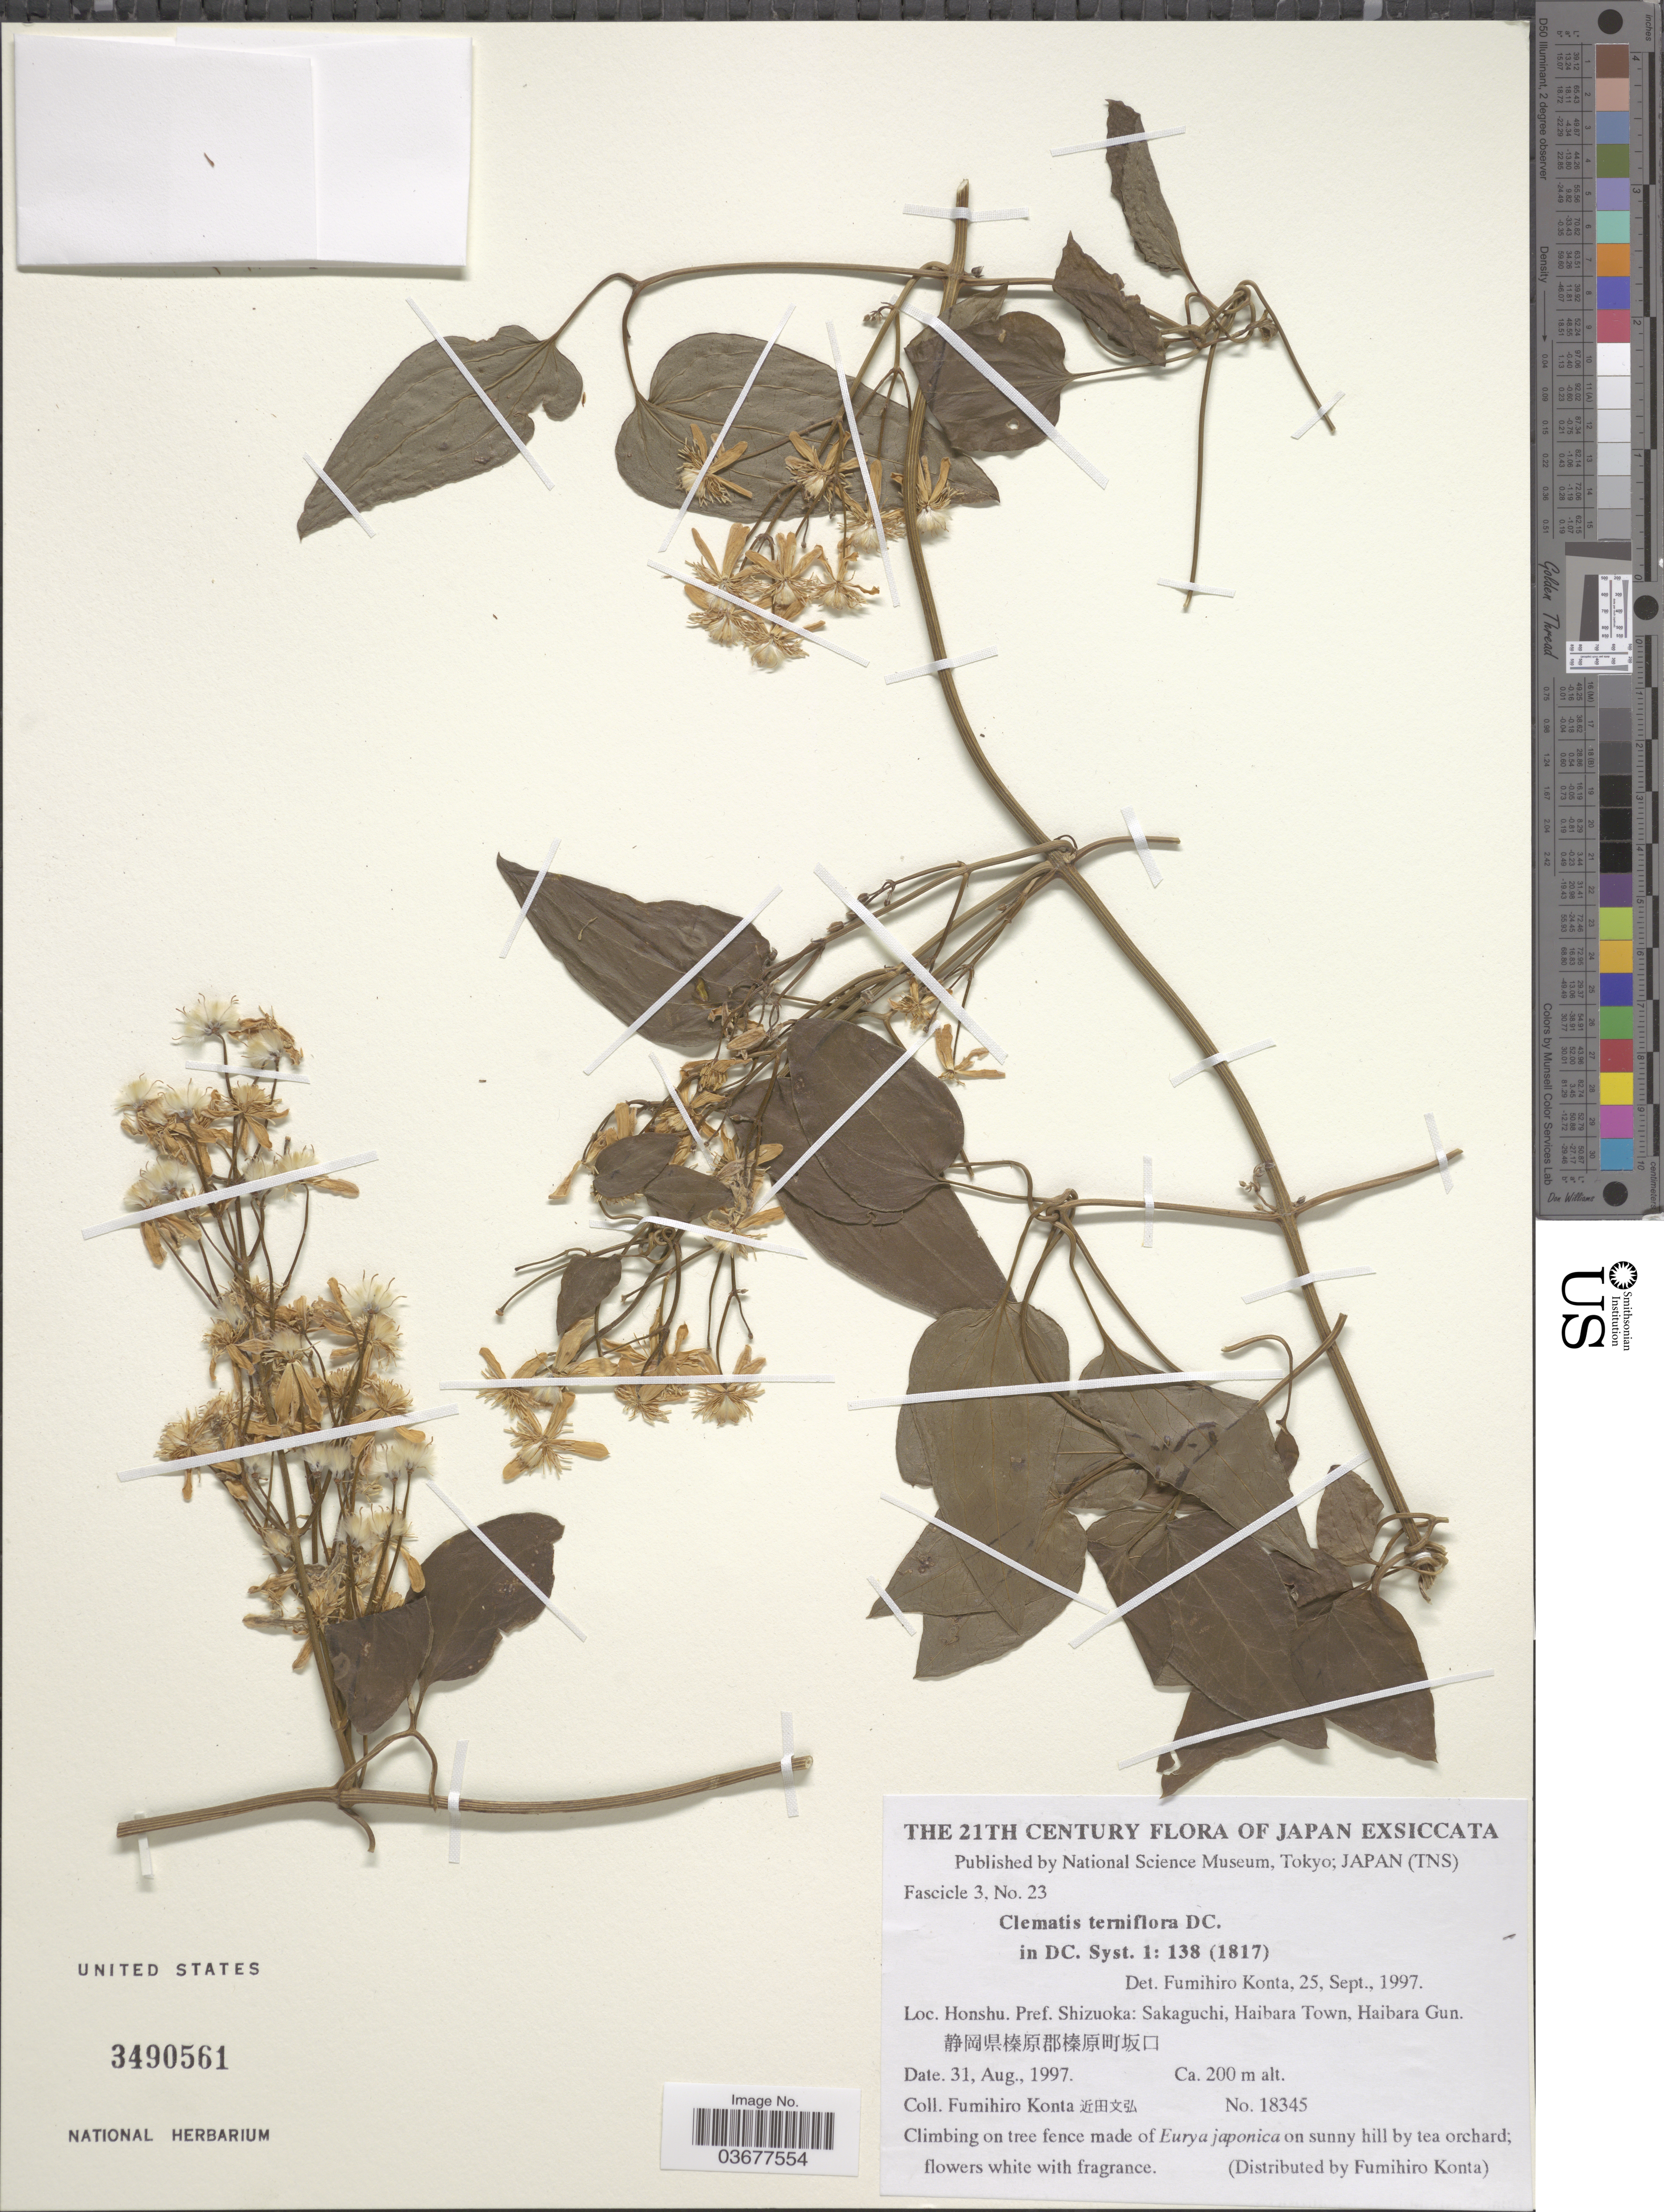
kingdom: Plantae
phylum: Tracheophyta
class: Magnoliopsida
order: Ranunculales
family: Ranunculaceae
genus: Clematis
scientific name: Clematis terniflora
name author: DC.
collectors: F. Konta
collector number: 18345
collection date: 1997-08-31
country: Japan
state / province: Sizuoka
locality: Honshu. Pref. Shizuoka: Sakaguchi, Haibara Town, Haibara Gun. X.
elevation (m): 200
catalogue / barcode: US 3490561